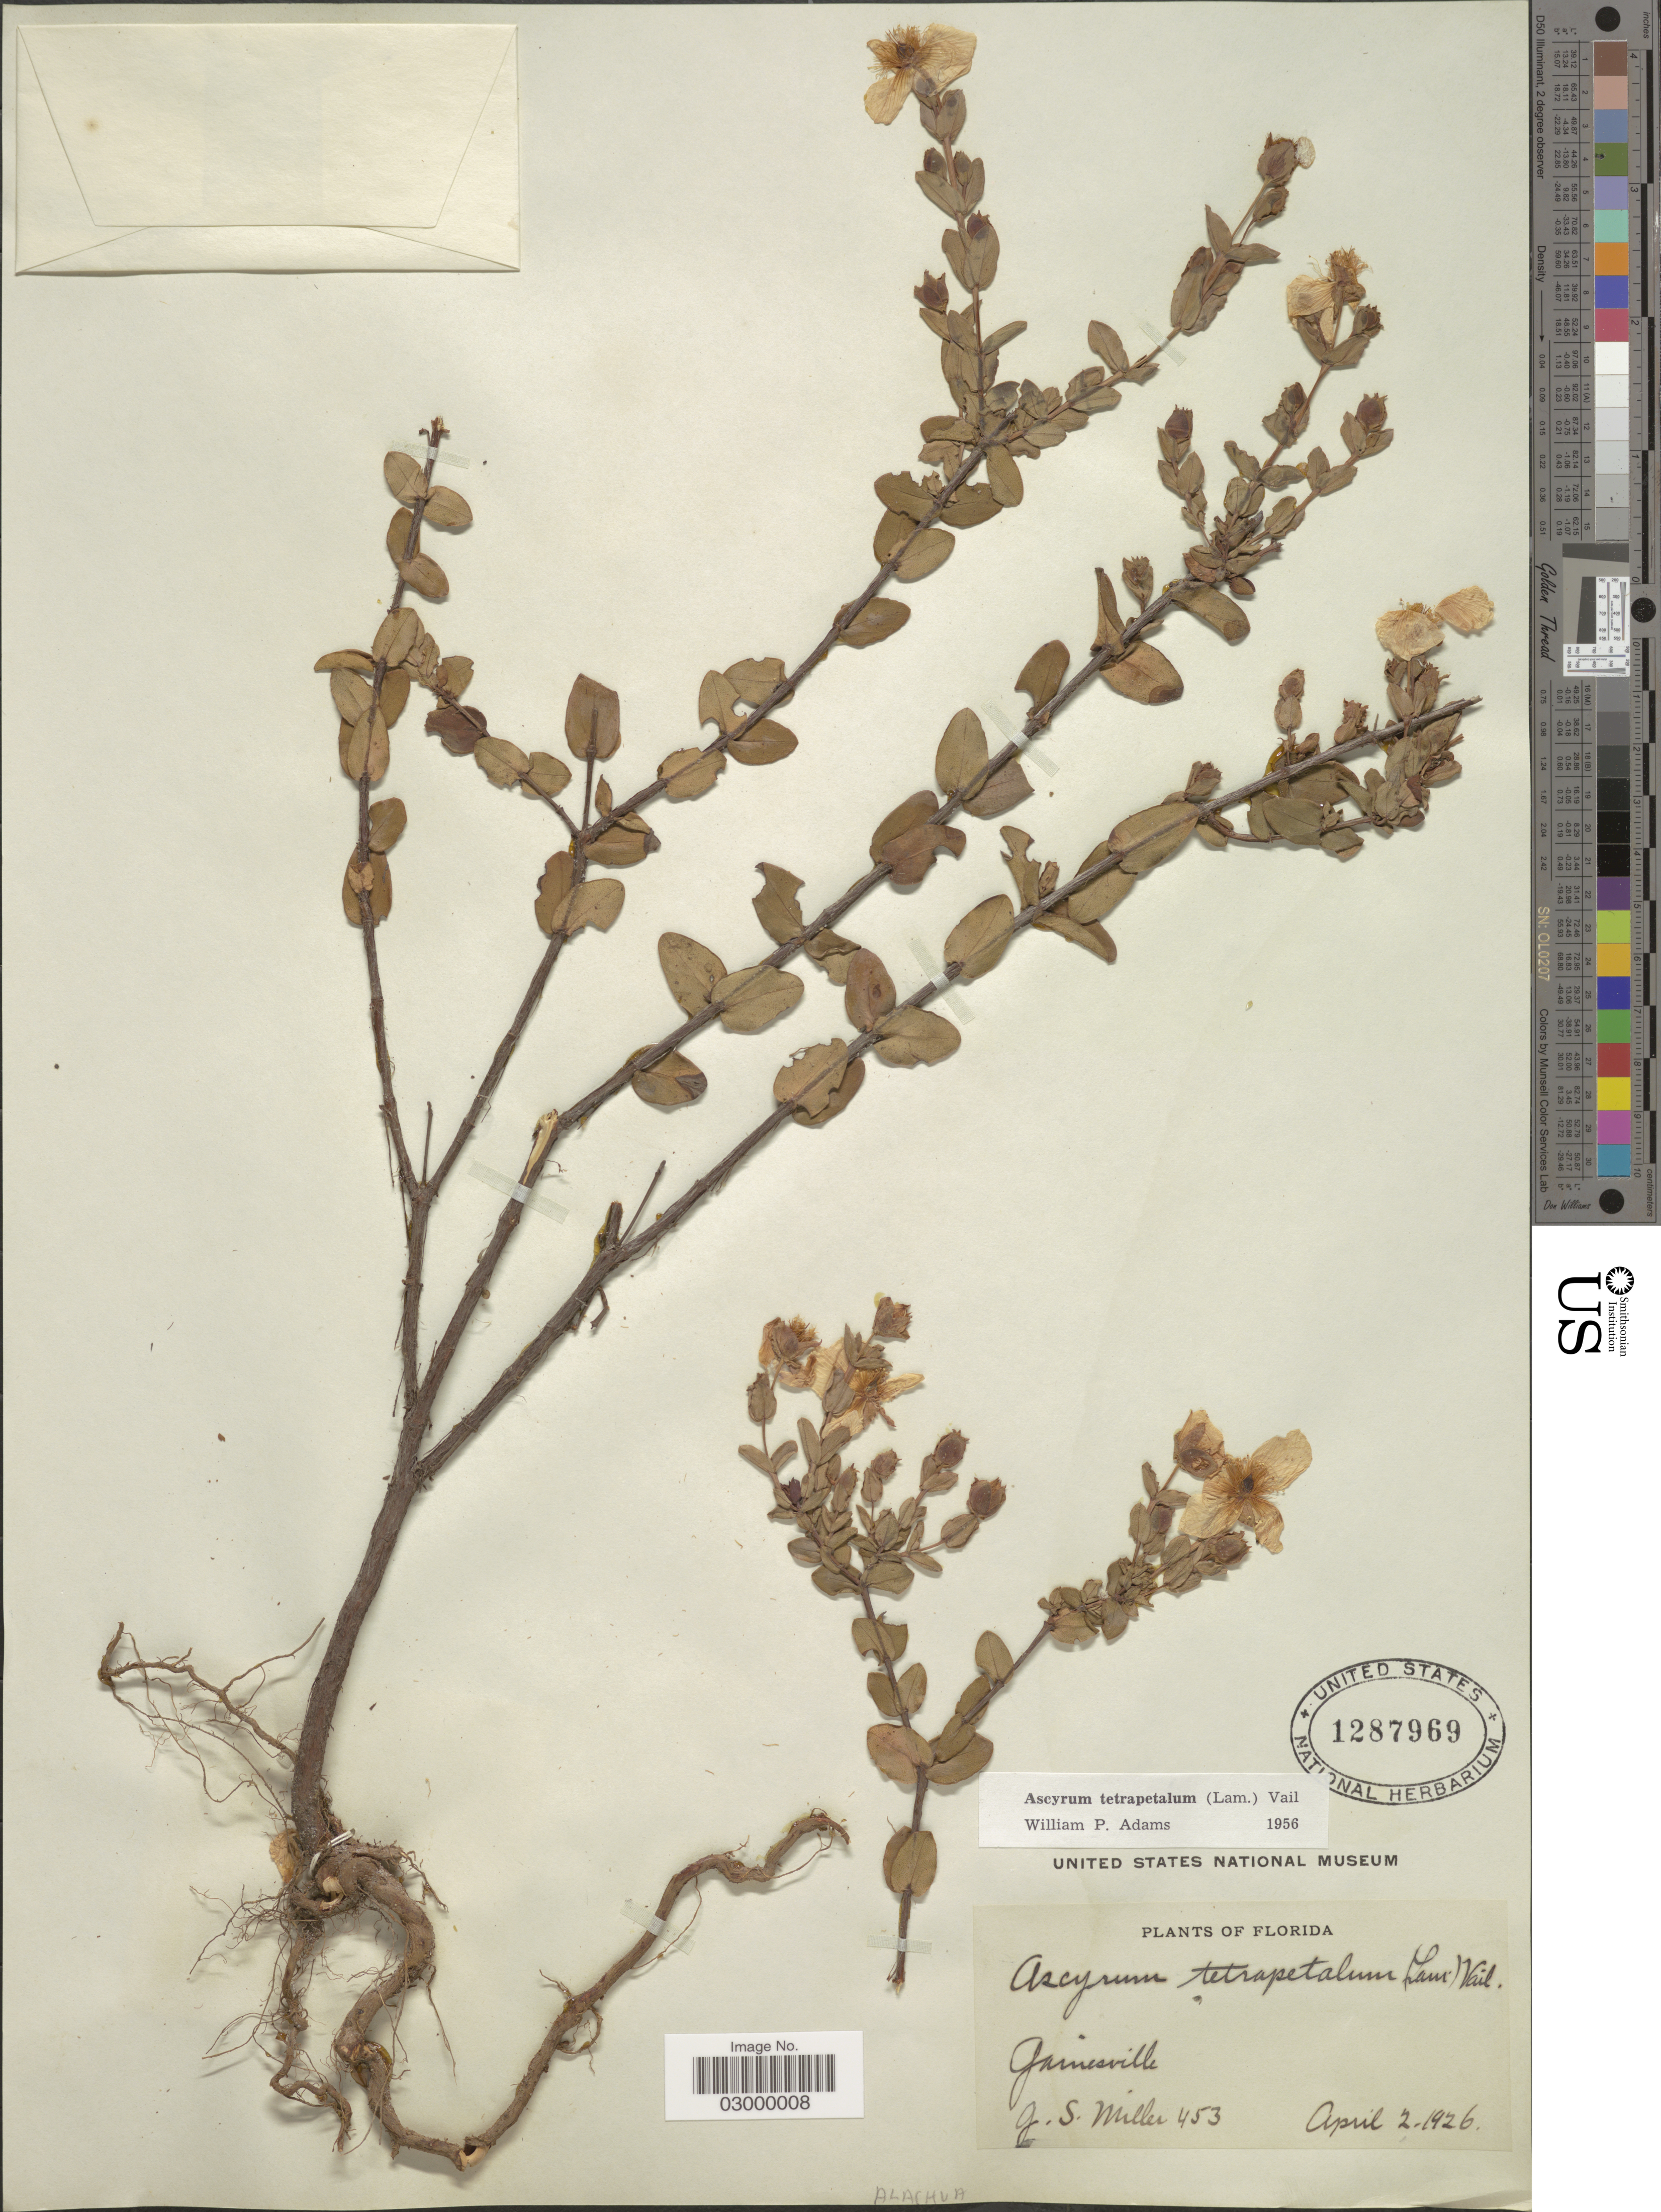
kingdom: Plantae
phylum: Tracheophyta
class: Magnoliopsida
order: Malpighiales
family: Hypericaceae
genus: Hypericum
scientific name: Hypericum tetrapetalum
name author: Lam.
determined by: Strong, Mark T., (BOT), Smithsonian Institution - National Museum of Natural History (UNITED STATES)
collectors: G. S. Miller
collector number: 453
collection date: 1926-04-02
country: United States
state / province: Florida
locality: Gainesville. Alachua.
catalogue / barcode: US 1287969